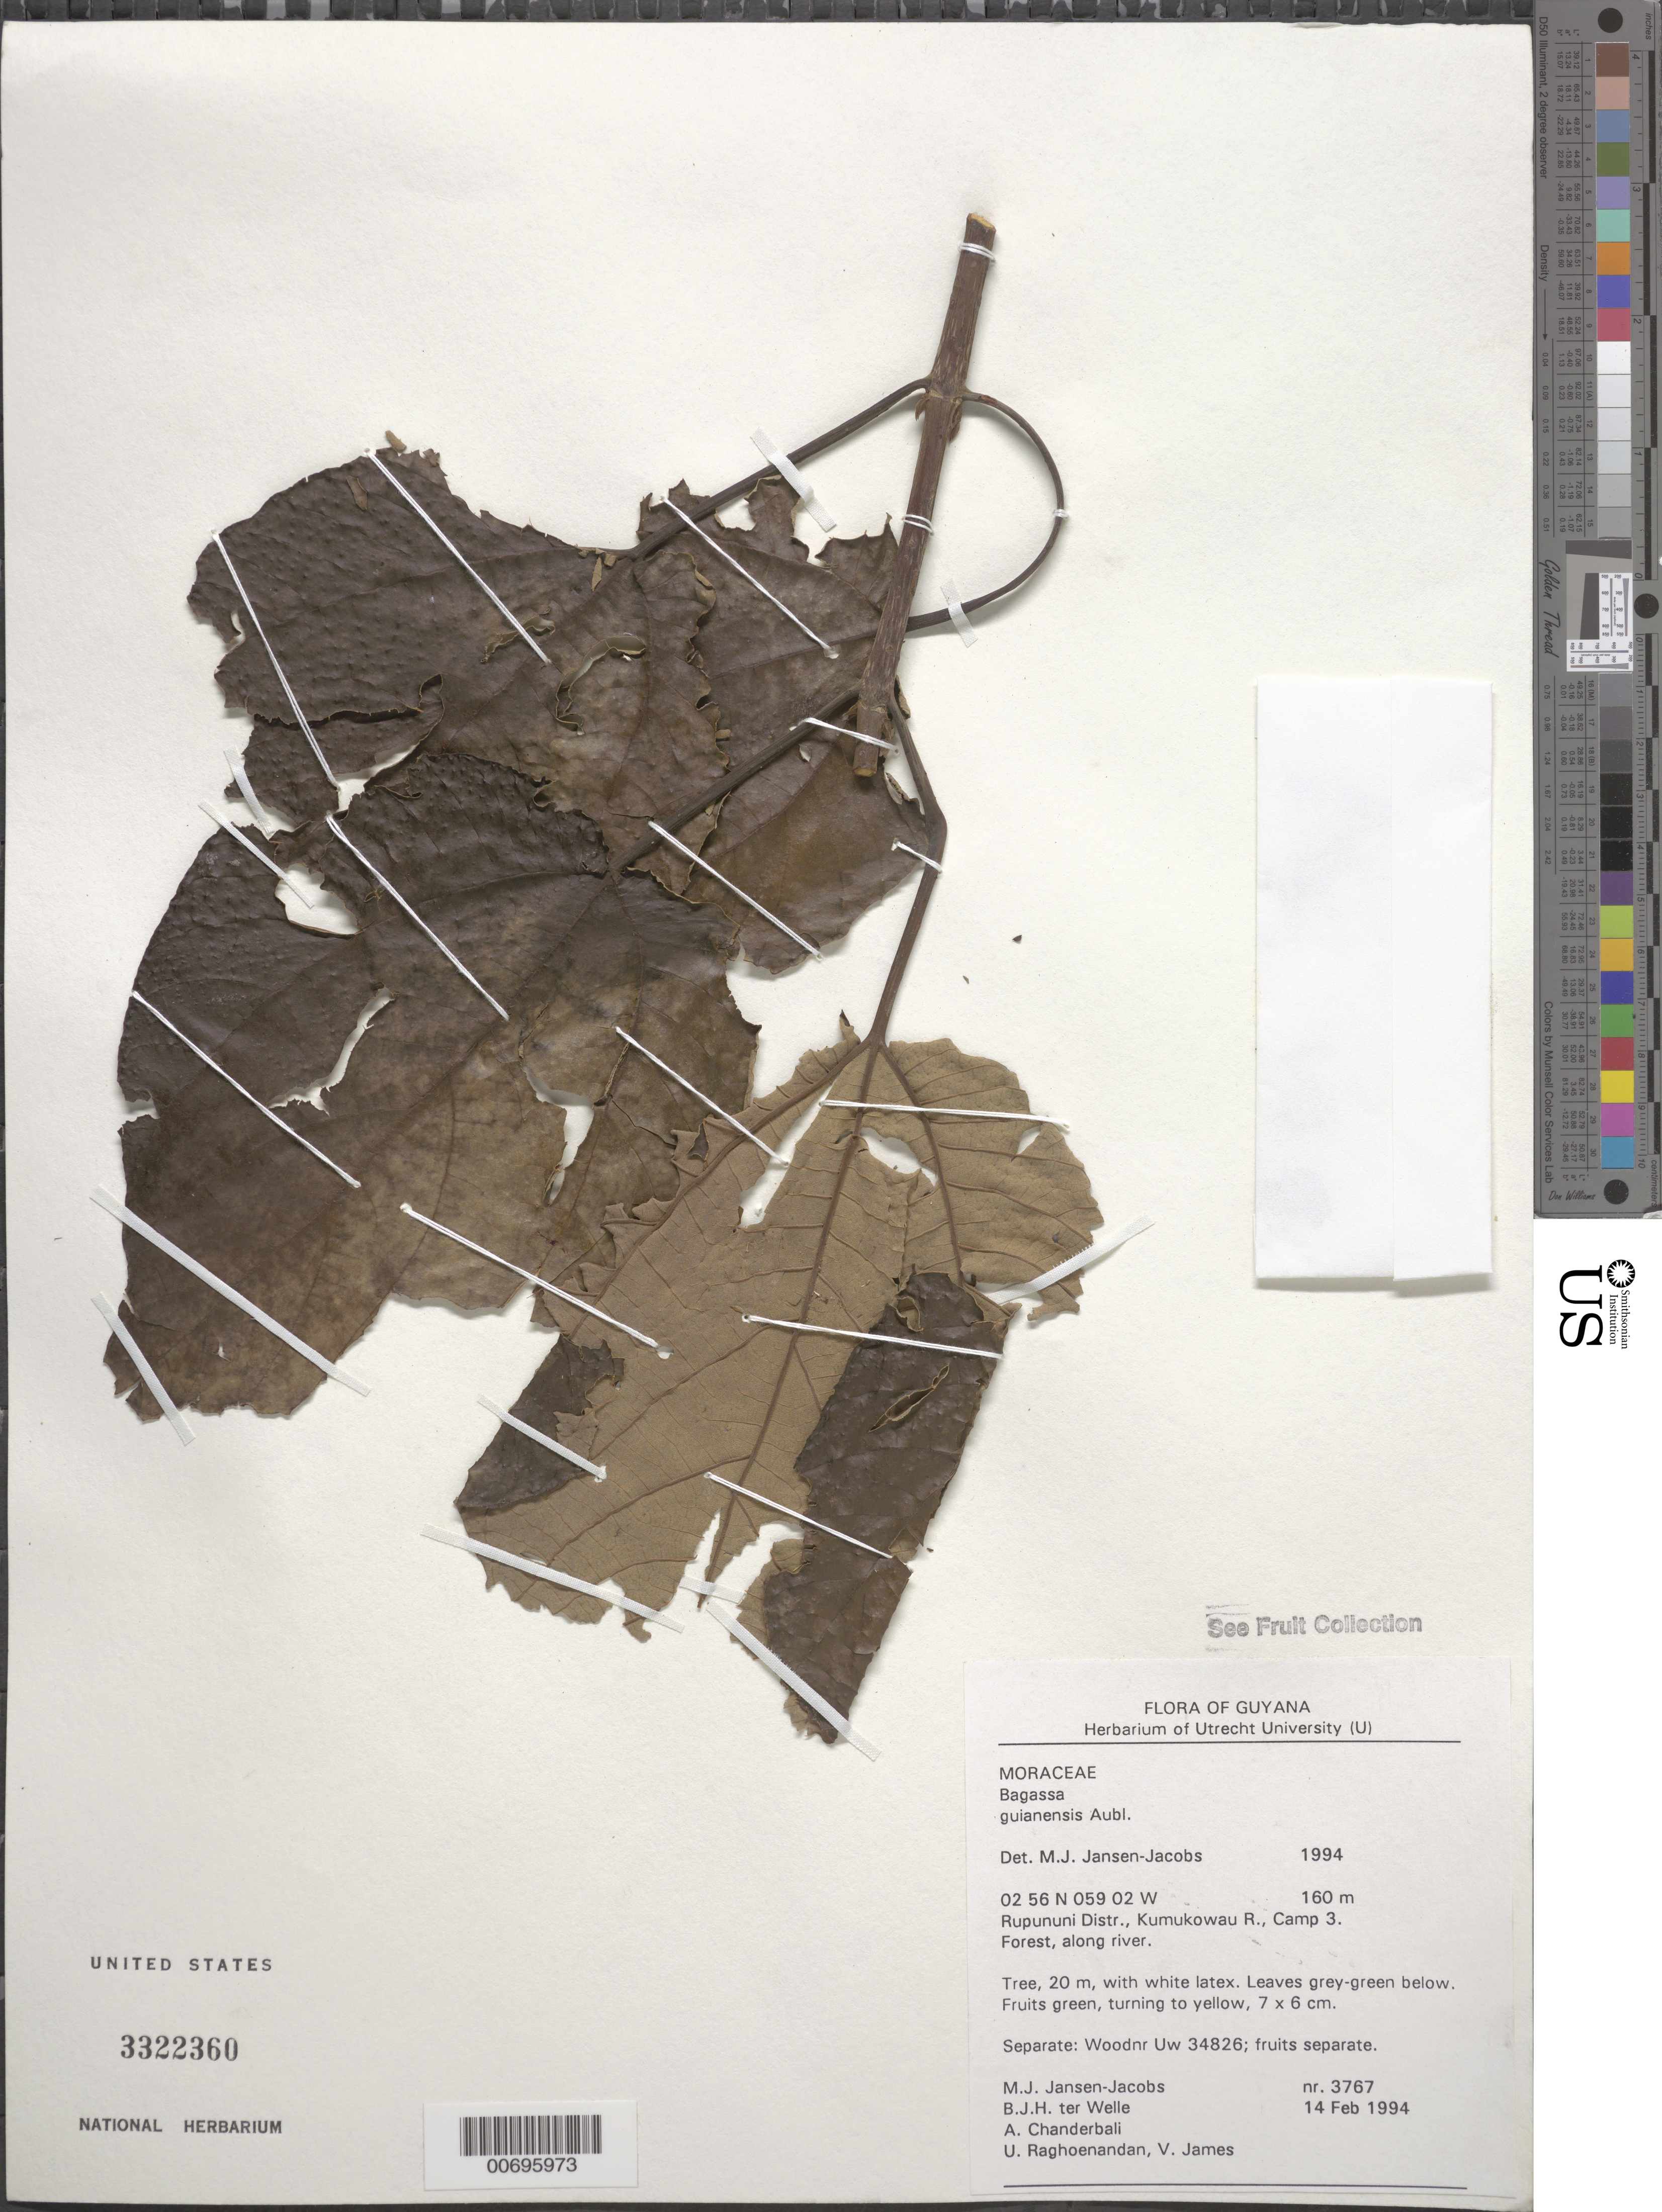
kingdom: Plantae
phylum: Tracheophyta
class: Magnoliopsida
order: Rosales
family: Moraceae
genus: Bagassa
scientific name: Bagassa guianensis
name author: Aubl.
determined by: Jansen-Jacobs, M. J., (U), Nationaal Herbarium Nederland, Utrecht University branch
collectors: M. J. Jansen-Jacobs, B. Welle, A. S. Chanderbali, U. Raghoenandan & V. James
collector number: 3767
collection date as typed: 14-Feb-94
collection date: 1994-02-14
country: Guyana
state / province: U. Takutu-U. Essequibo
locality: Kumukowau R., Camp 3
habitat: Forest, along river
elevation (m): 160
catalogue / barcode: US 3322360